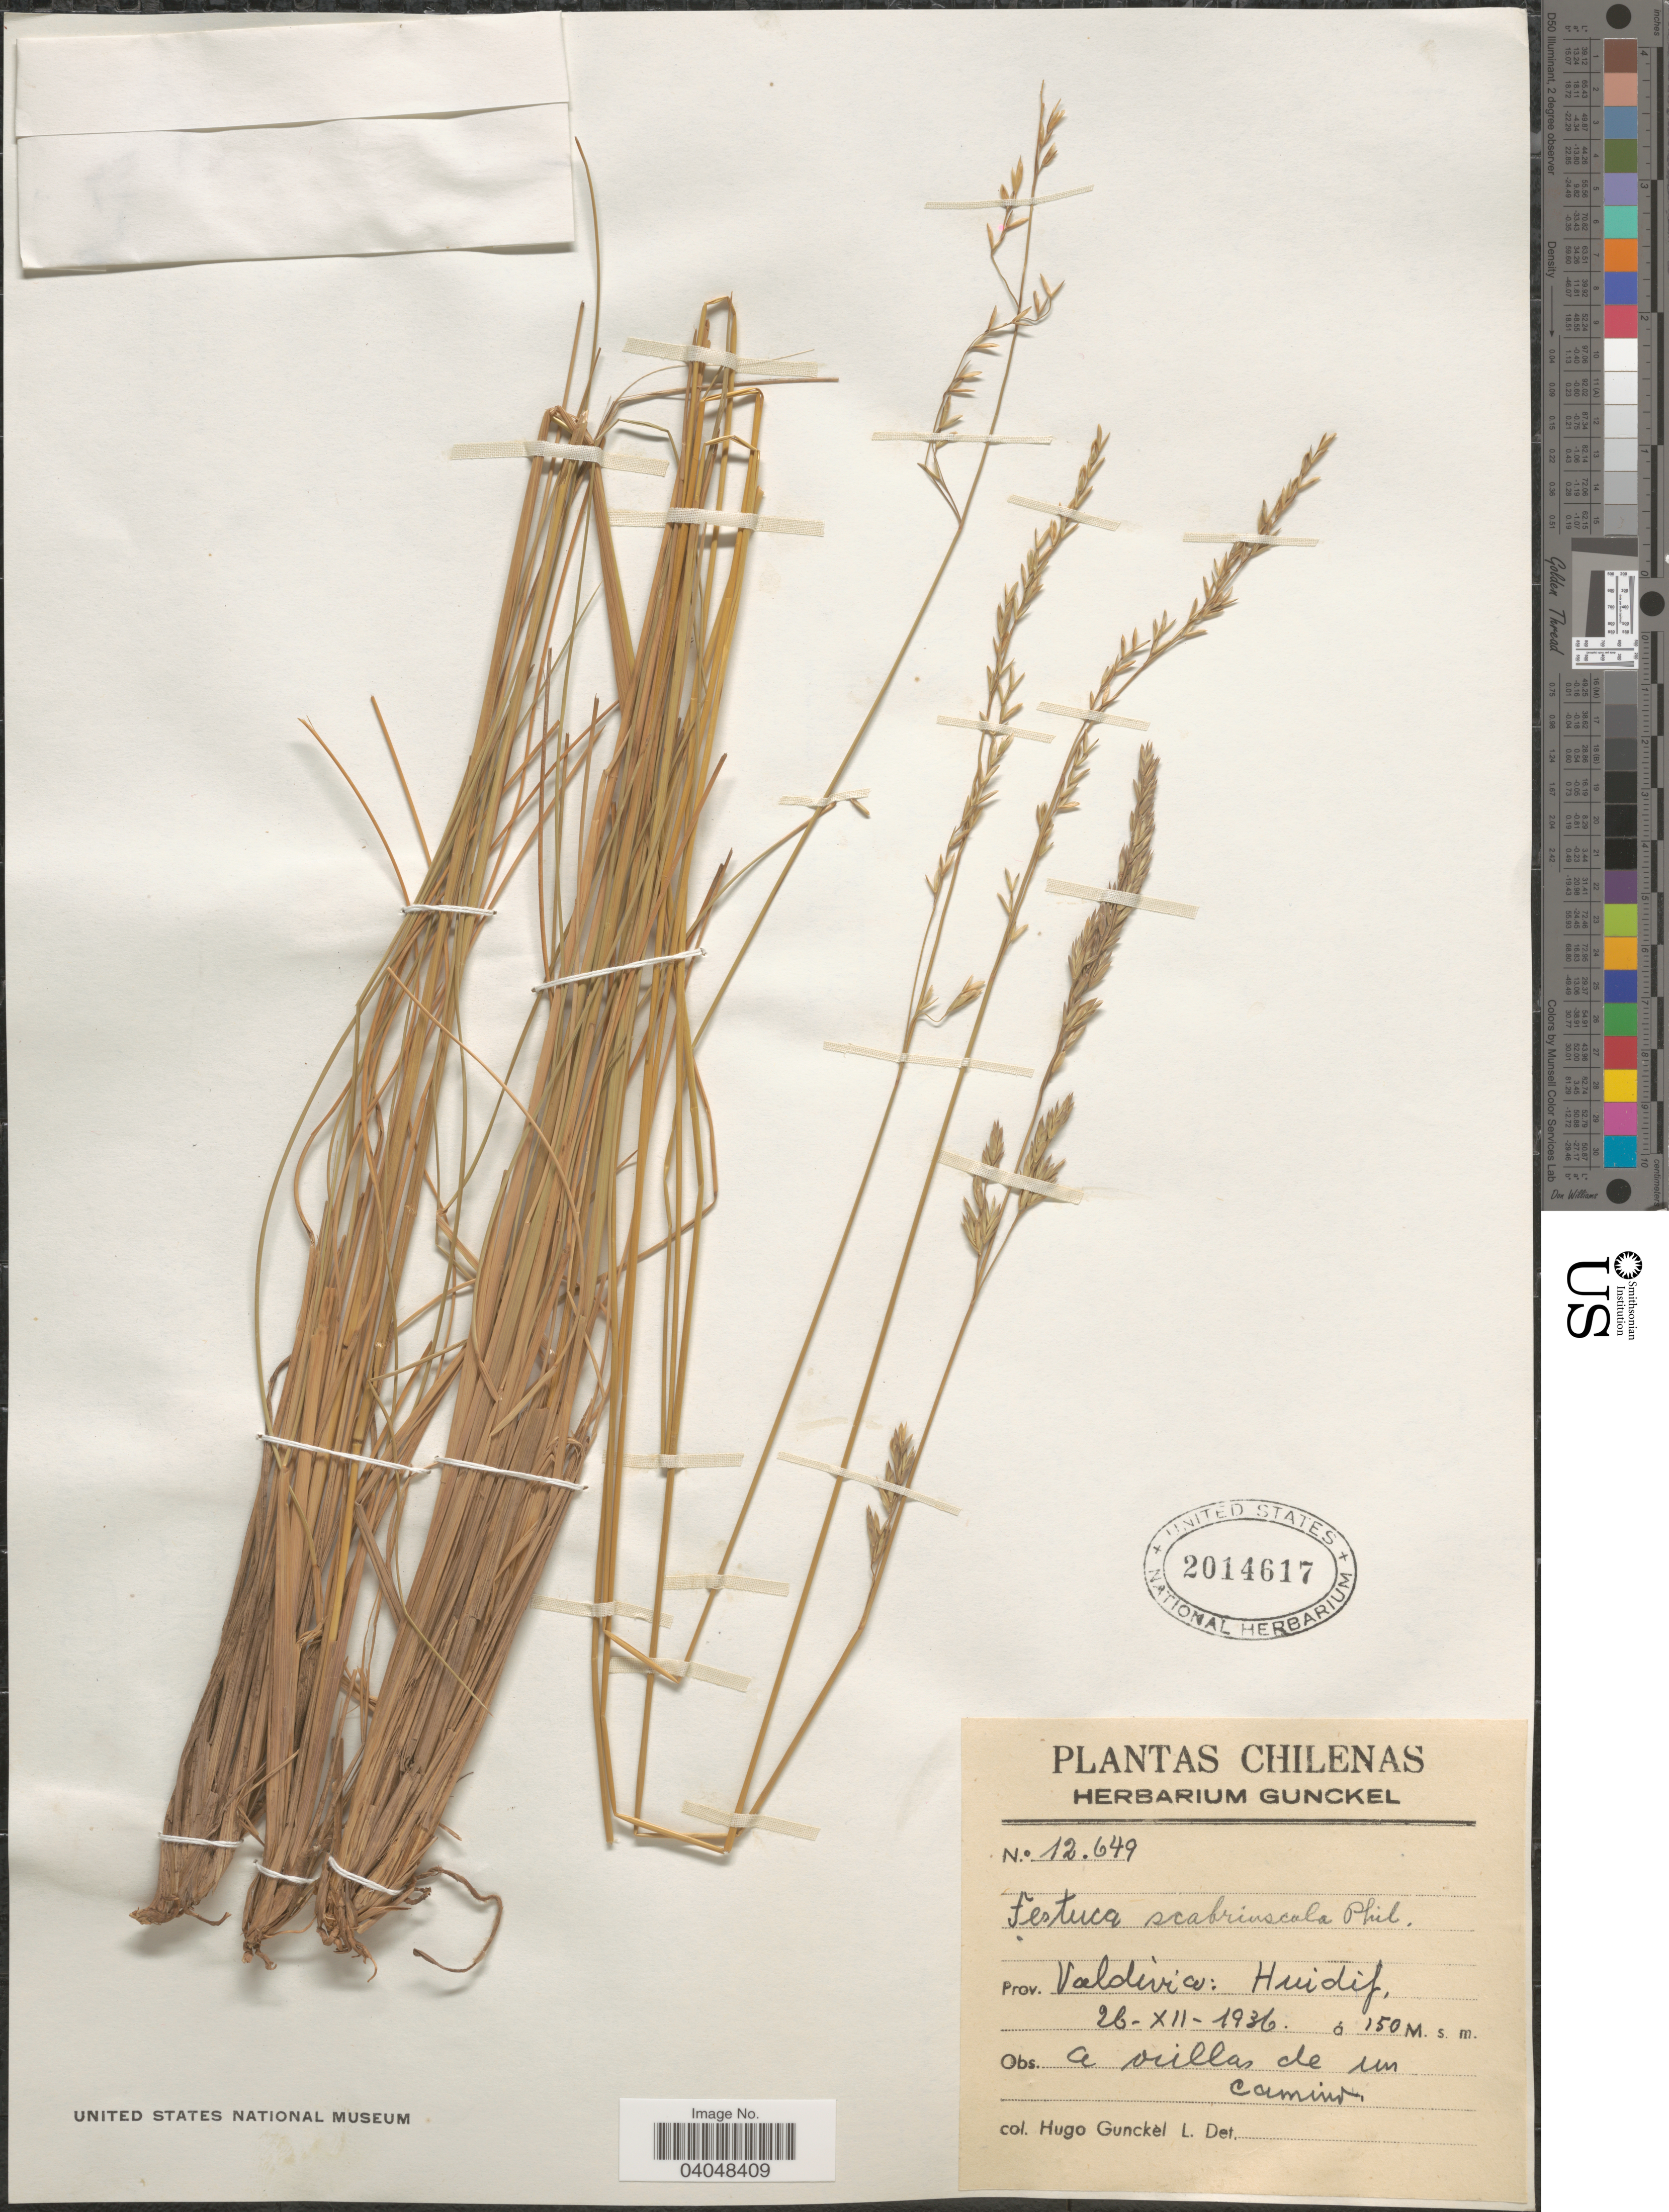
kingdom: Plantae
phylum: Tracheophyta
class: Liliopsida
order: Poales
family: Poaceae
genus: Festuca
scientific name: Festuca scabriuscula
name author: Phil.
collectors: H. Gunckel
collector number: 12649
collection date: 1936-12-26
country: Chile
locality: Prov. Valdivia: Huidif.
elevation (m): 150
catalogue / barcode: US 2014617